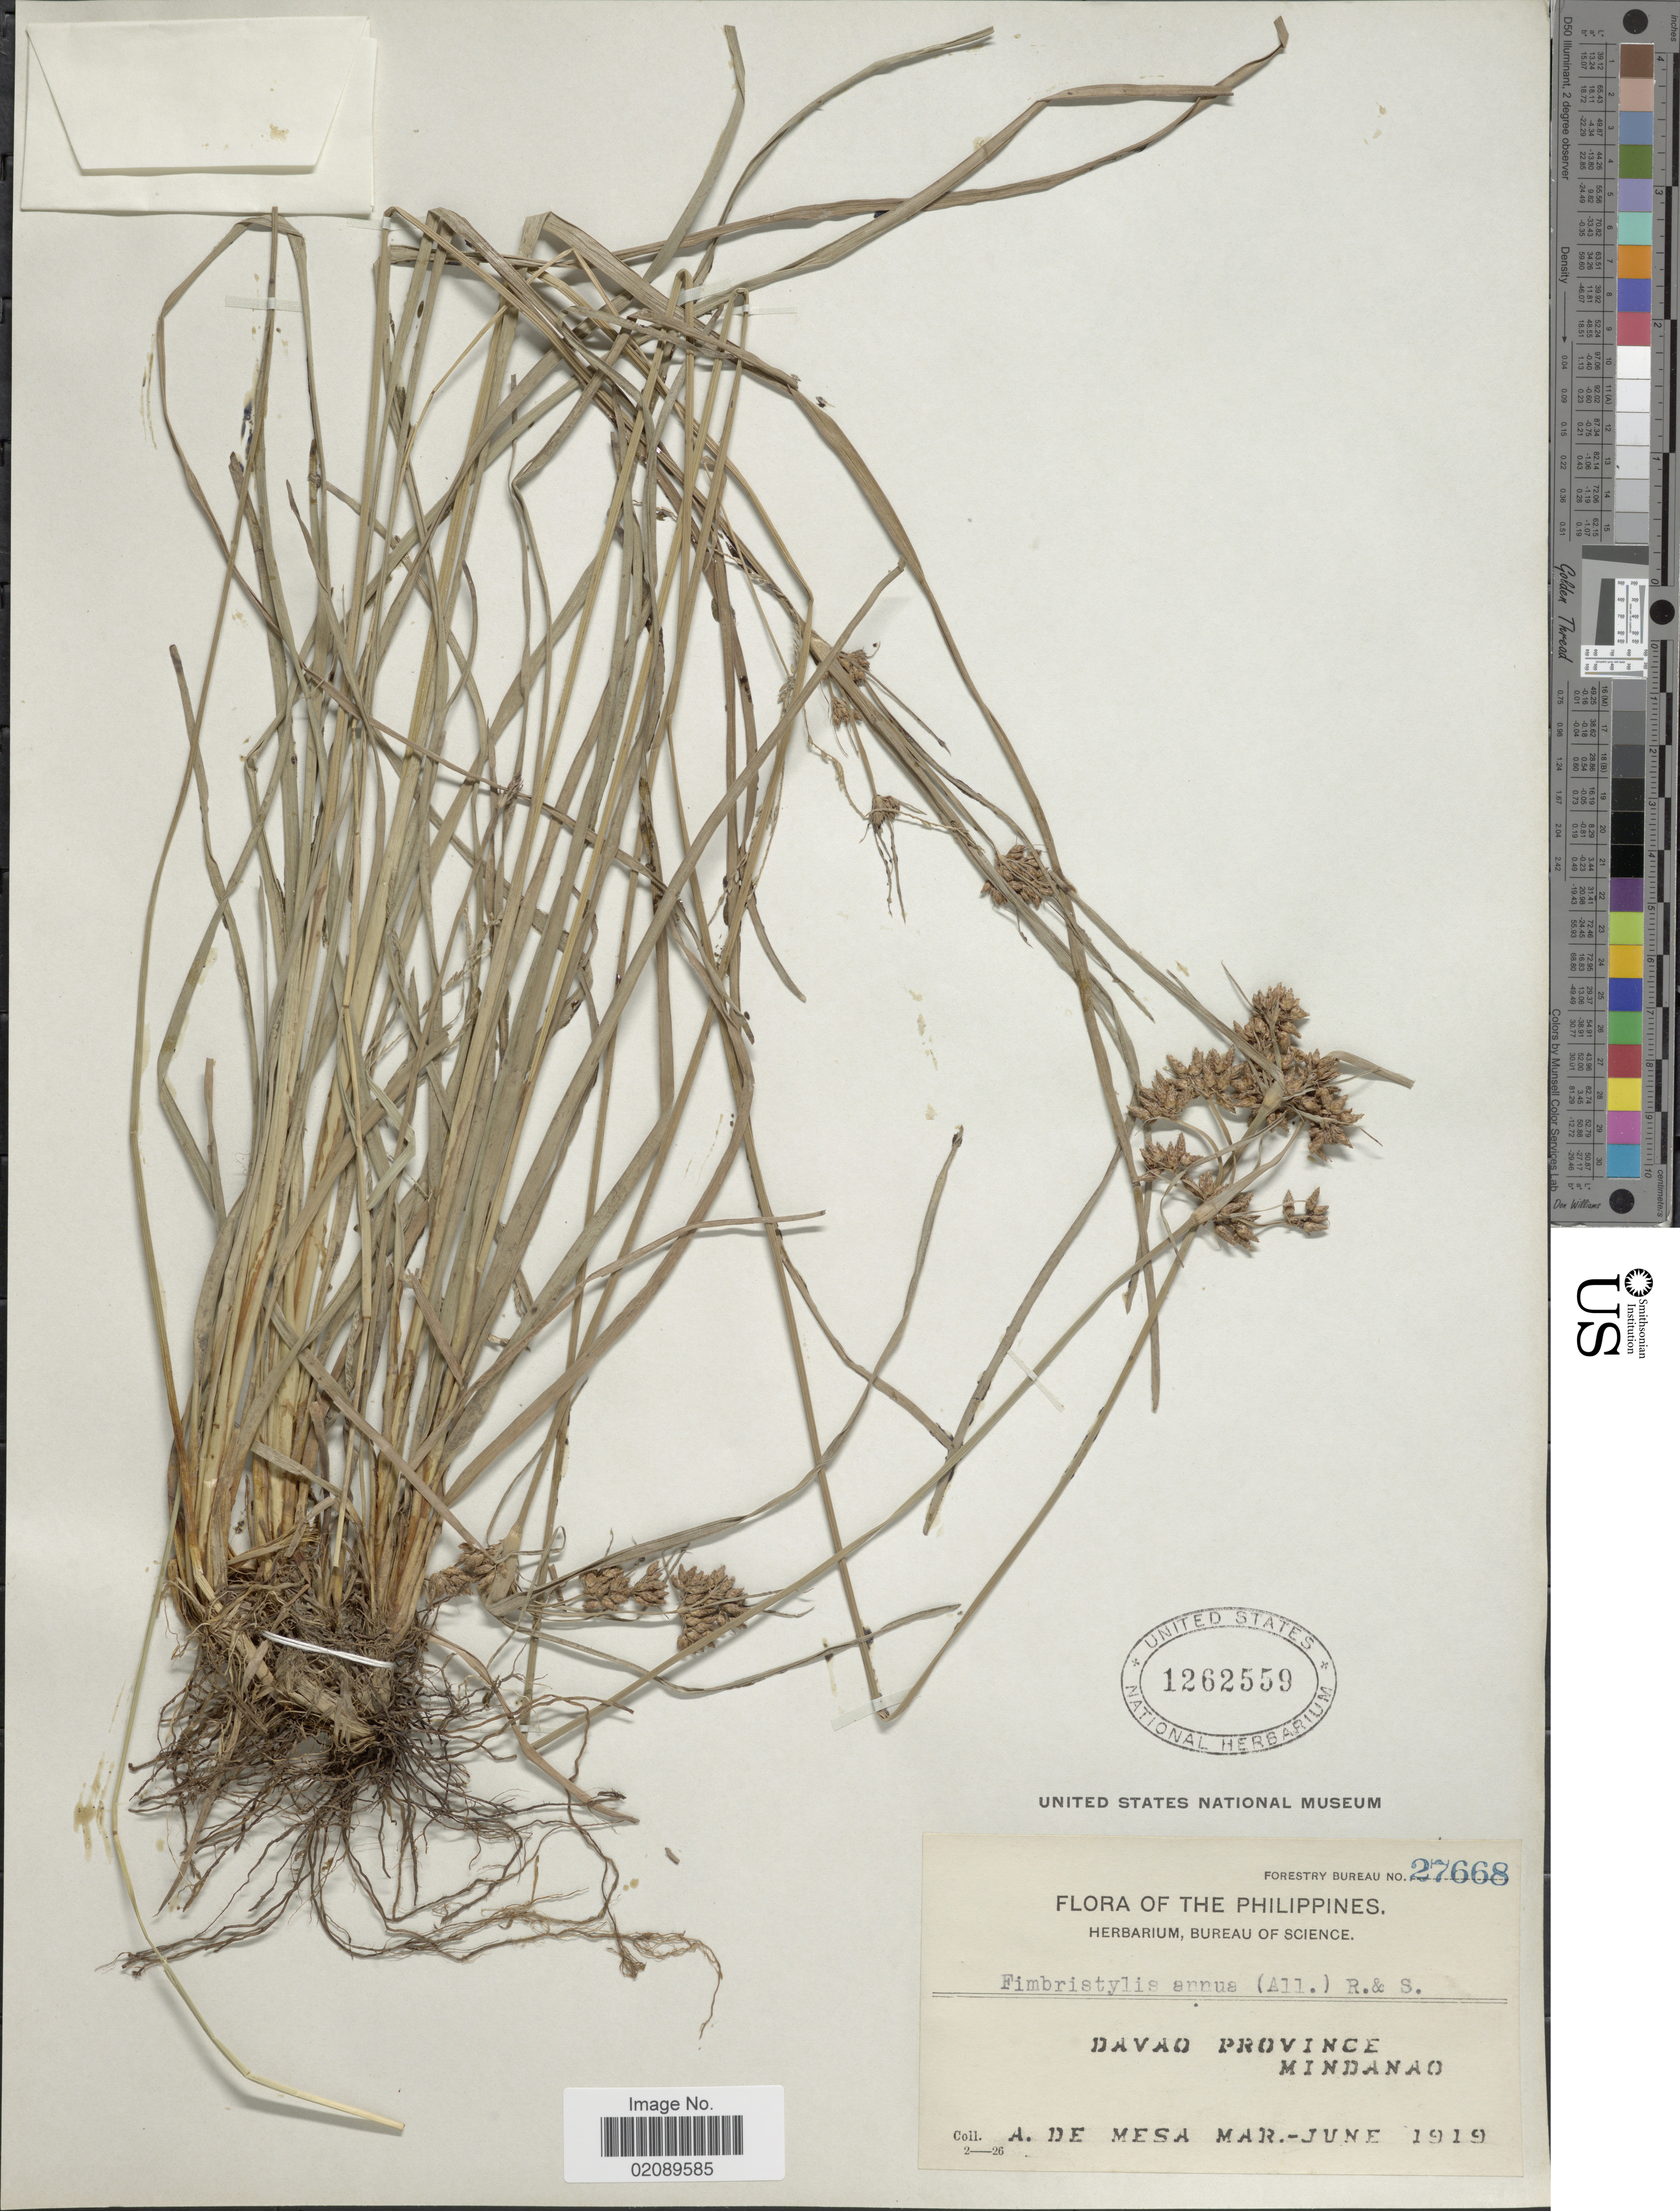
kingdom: Plantae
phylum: Tracheophyta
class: Liliopsida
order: Poales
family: Cyperaceae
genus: Fimbristylis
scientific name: Fimbristylis annua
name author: (All.) Roem. & Schult.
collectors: A. De Mesa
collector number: Forestry Bureau 27668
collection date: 1919-03/1919-06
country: Philippines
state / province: Davao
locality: Mindanao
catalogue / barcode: US 1262559